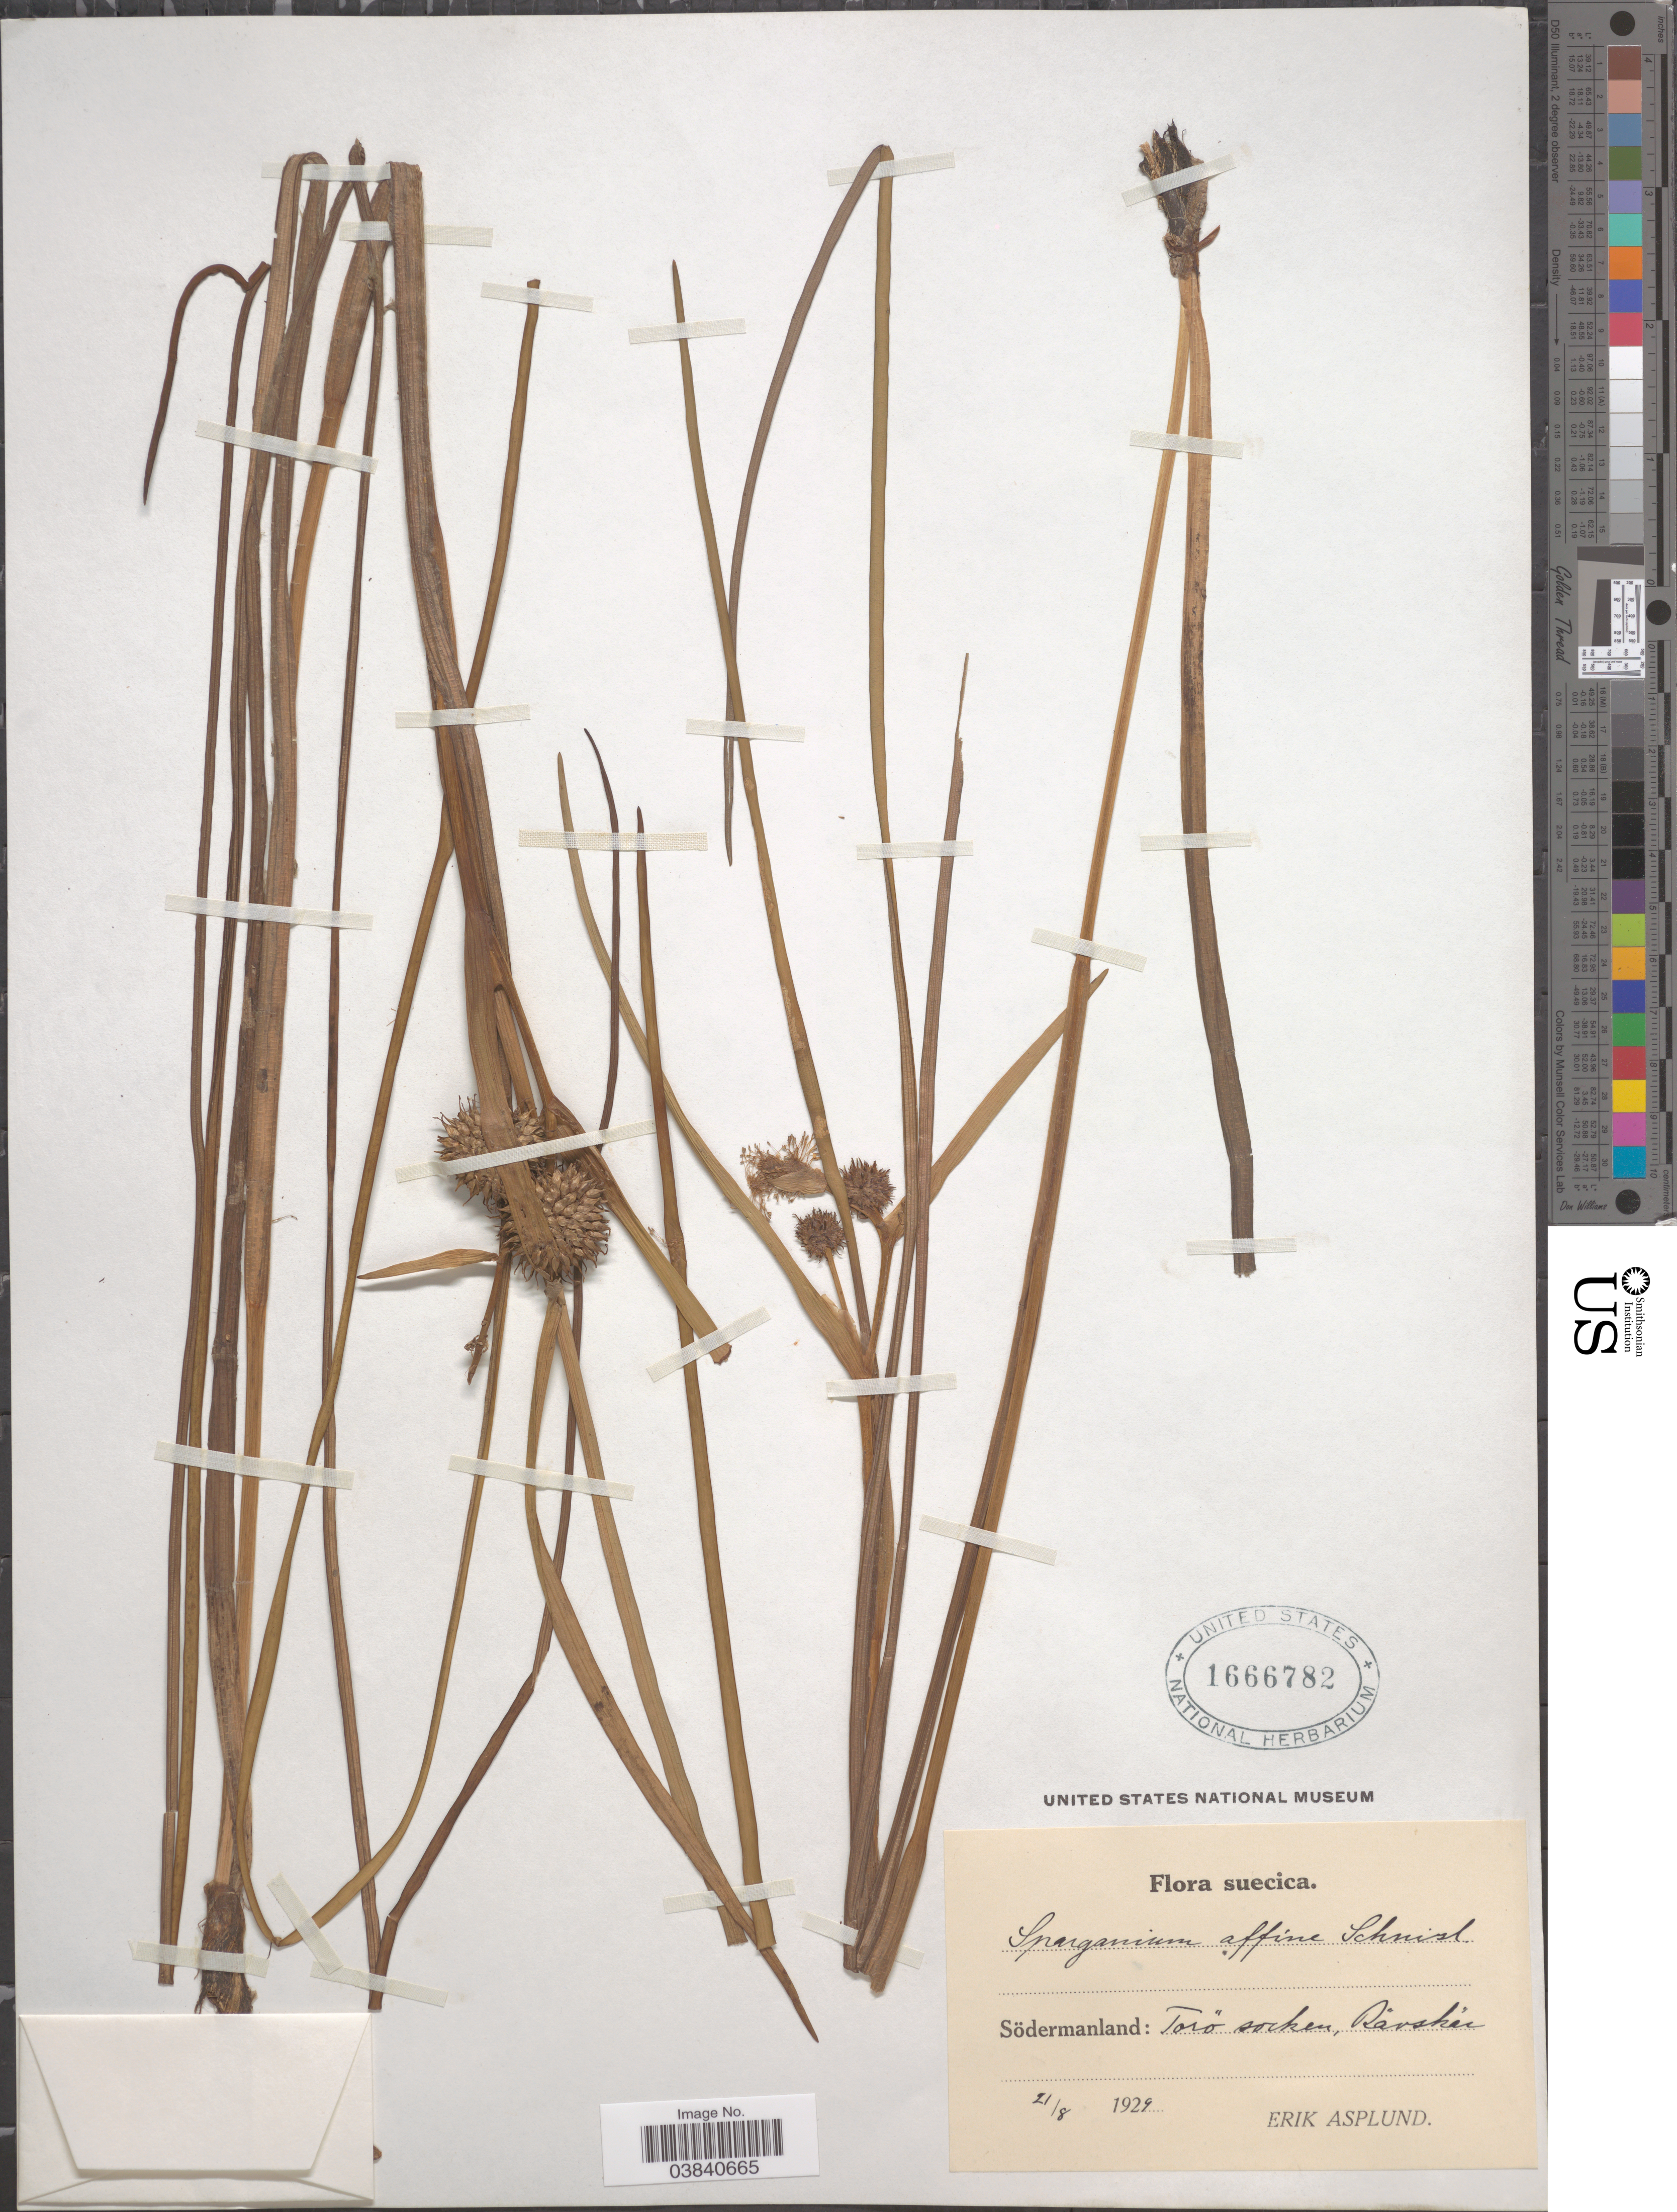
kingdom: Plantae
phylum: Tracheophyta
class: Liliopsida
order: Poales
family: Typhaceae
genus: Sparganium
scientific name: Sparganium affine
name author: Schnizl.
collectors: E. Asplund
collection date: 1929-08-21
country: Sweden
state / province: Sodermanland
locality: Suecica. Torö socken, Rävshu.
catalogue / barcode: US 1666782